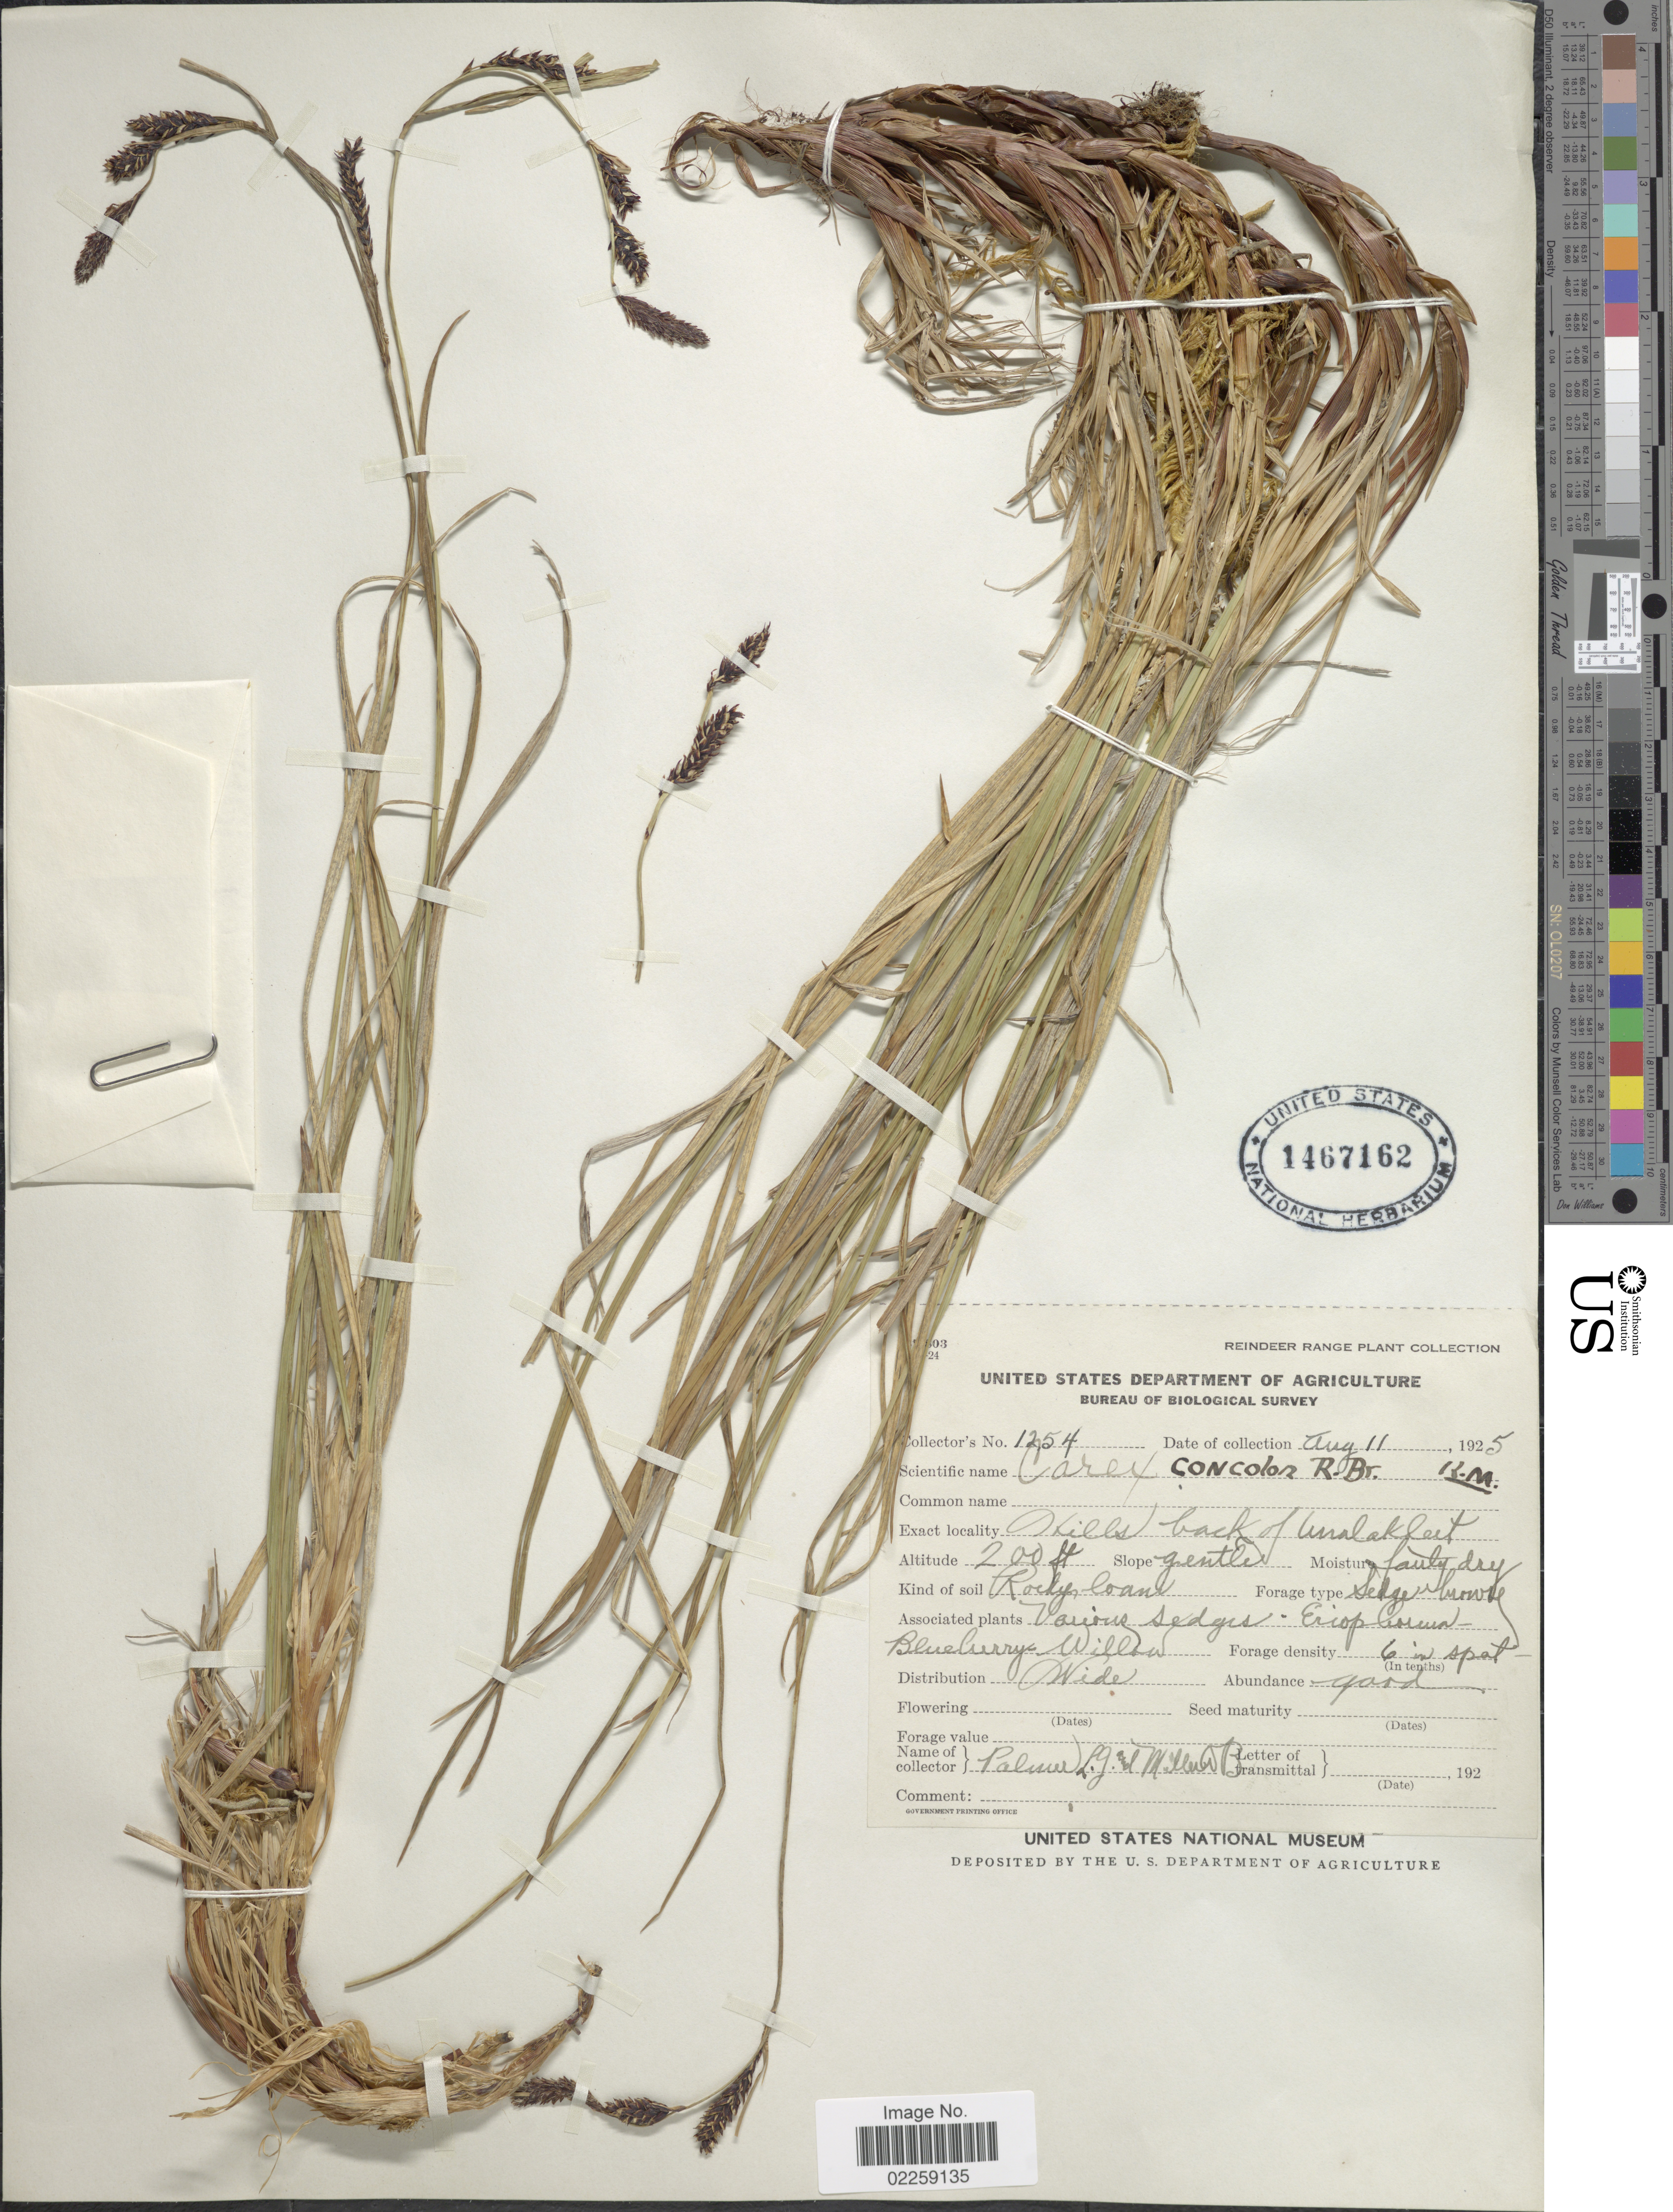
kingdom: Plantae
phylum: Tracheophyta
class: Liliopsida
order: Poales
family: Cyperaceae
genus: Carex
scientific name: Carex bigelowii subsp. lugens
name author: (Holm) T.V. Egorova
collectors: L. J. Palmer & W. Miller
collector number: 1254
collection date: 1925-08-11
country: United States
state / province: Alaska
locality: Hills back of Unalakleet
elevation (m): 61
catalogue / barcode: US 1467162